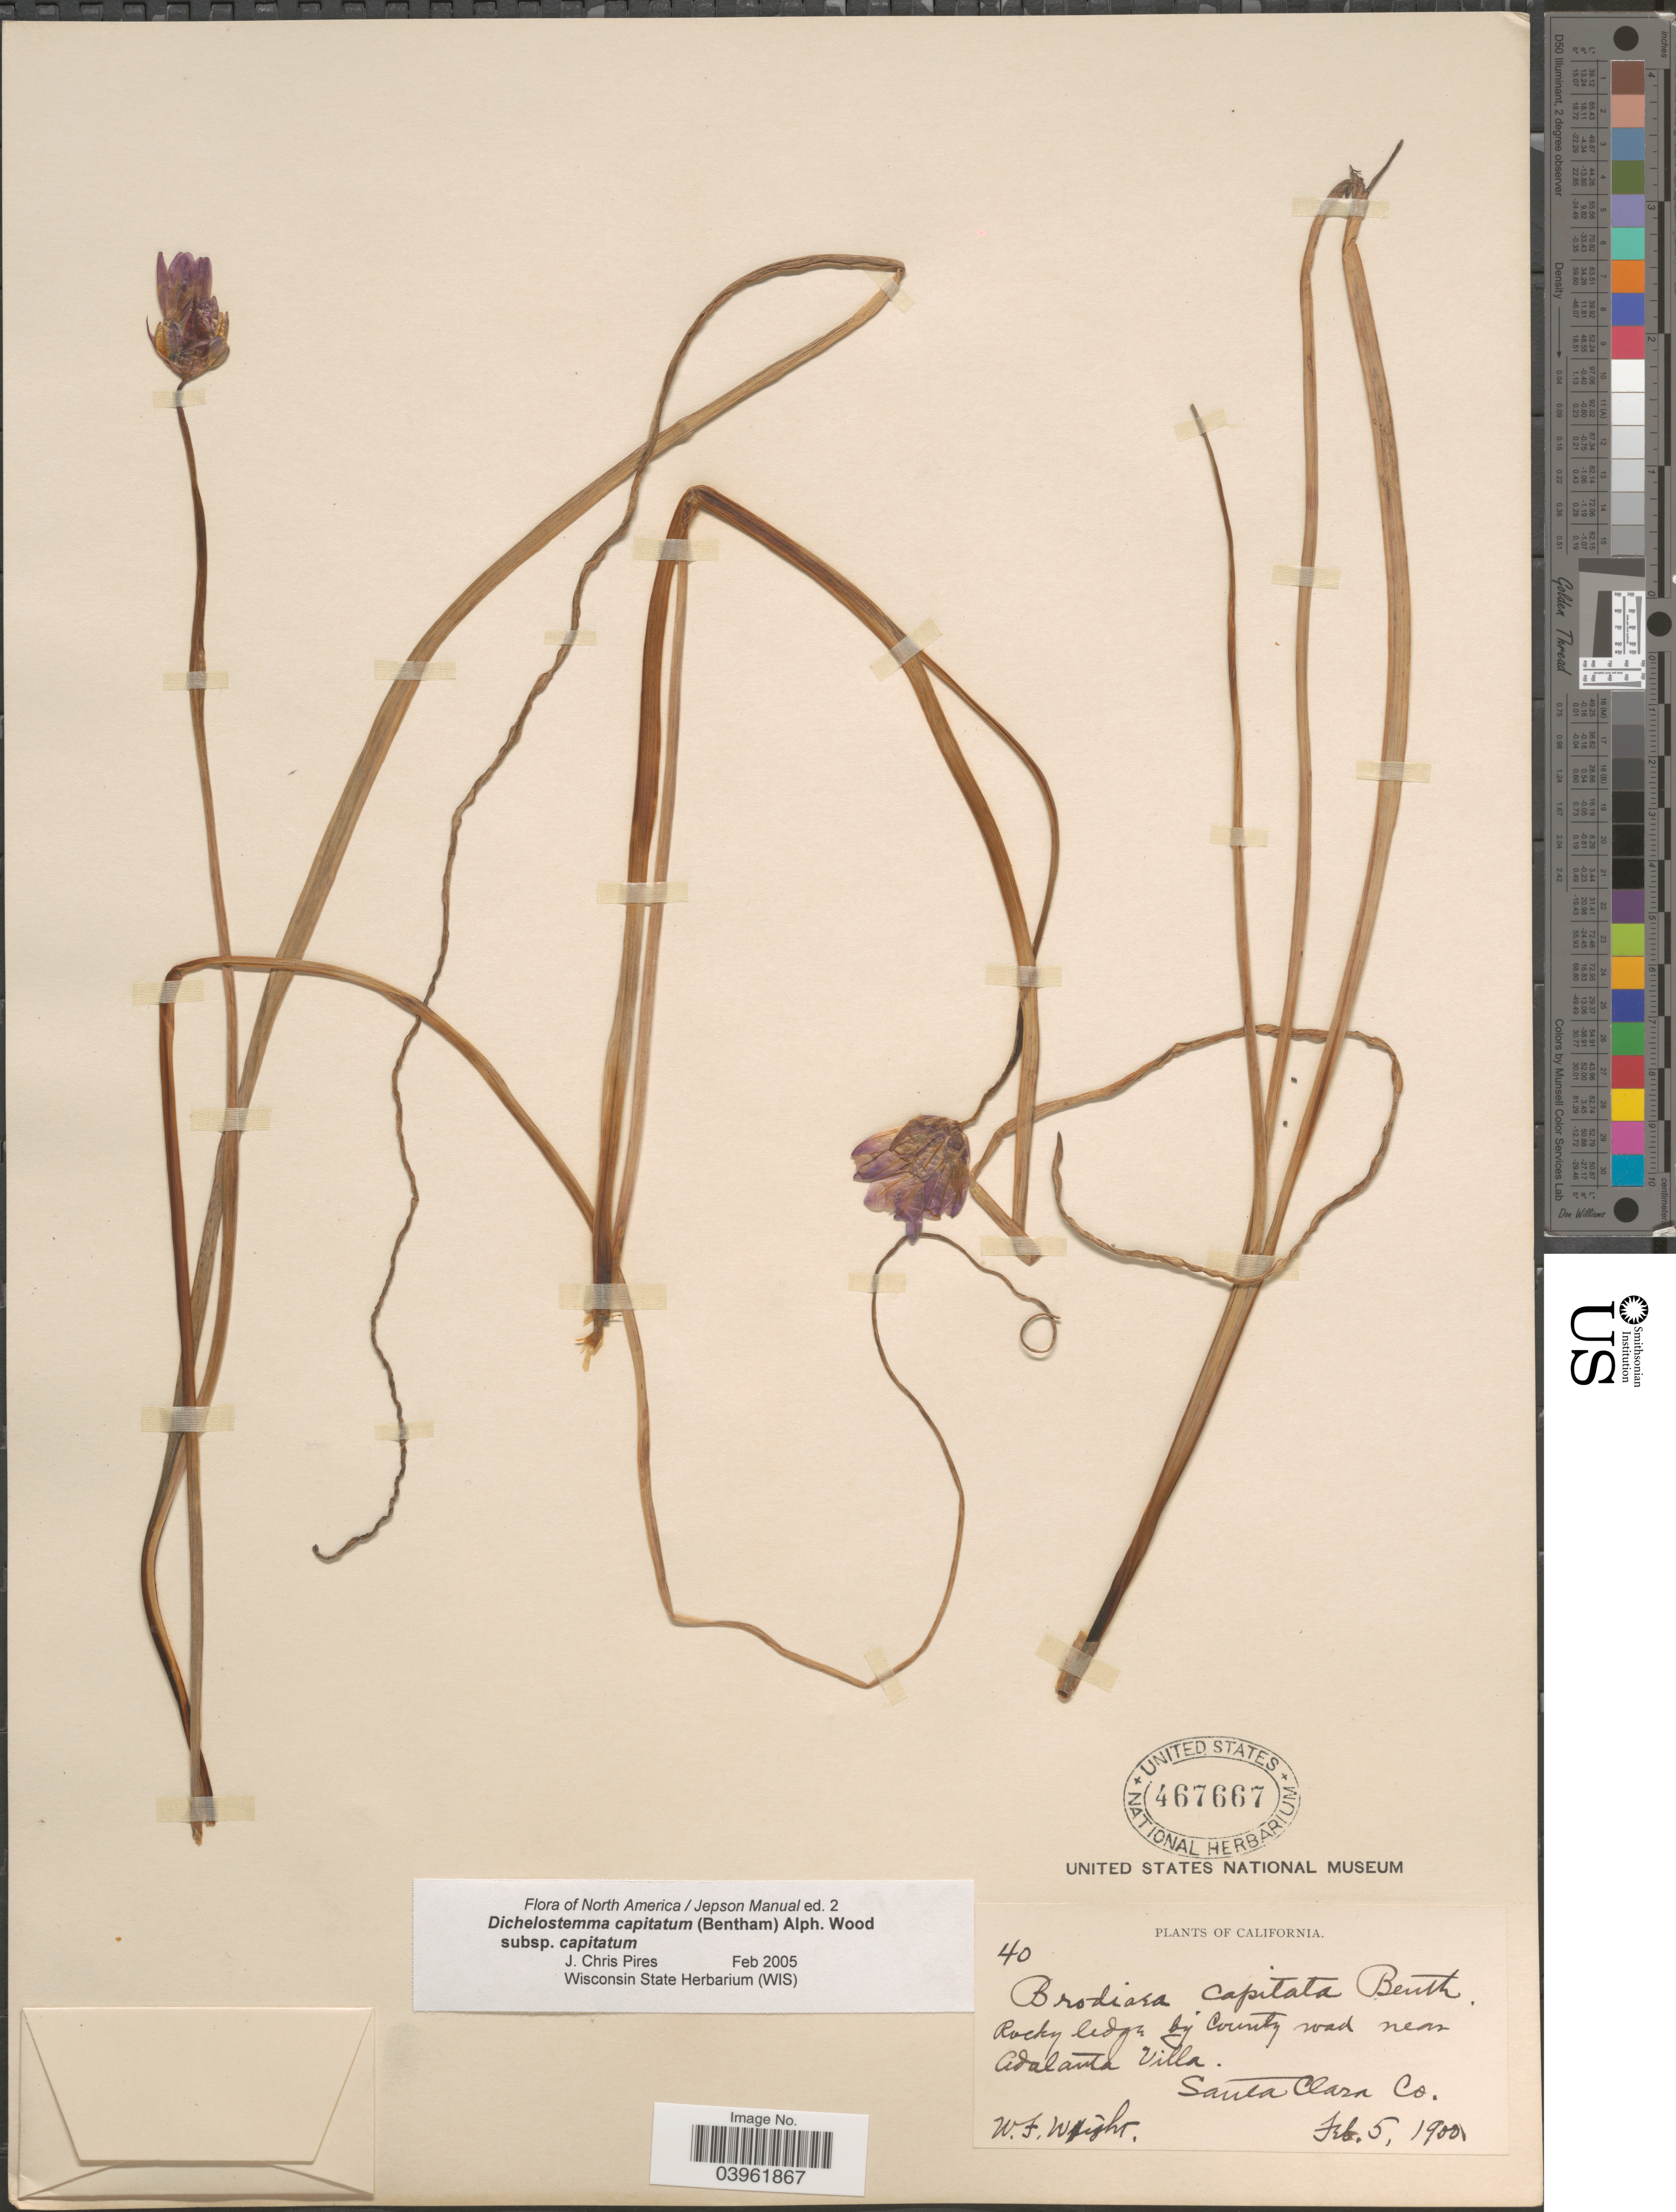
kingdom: Plantae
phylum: Tracheophyta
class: Liliopsida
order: Asparagales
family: Asparagaceae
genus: Dichelostemma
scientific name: Dichelostemma capitatum subsp. capitatum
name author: (Benth.) Alph. Wood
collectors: W. Wight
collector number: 40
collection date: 1900-02-05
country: United States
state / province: California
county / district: Santa Clara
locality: Rocky ledge by county road near Adelanta Villa. Santa Clara Co.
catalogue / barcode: US 467667